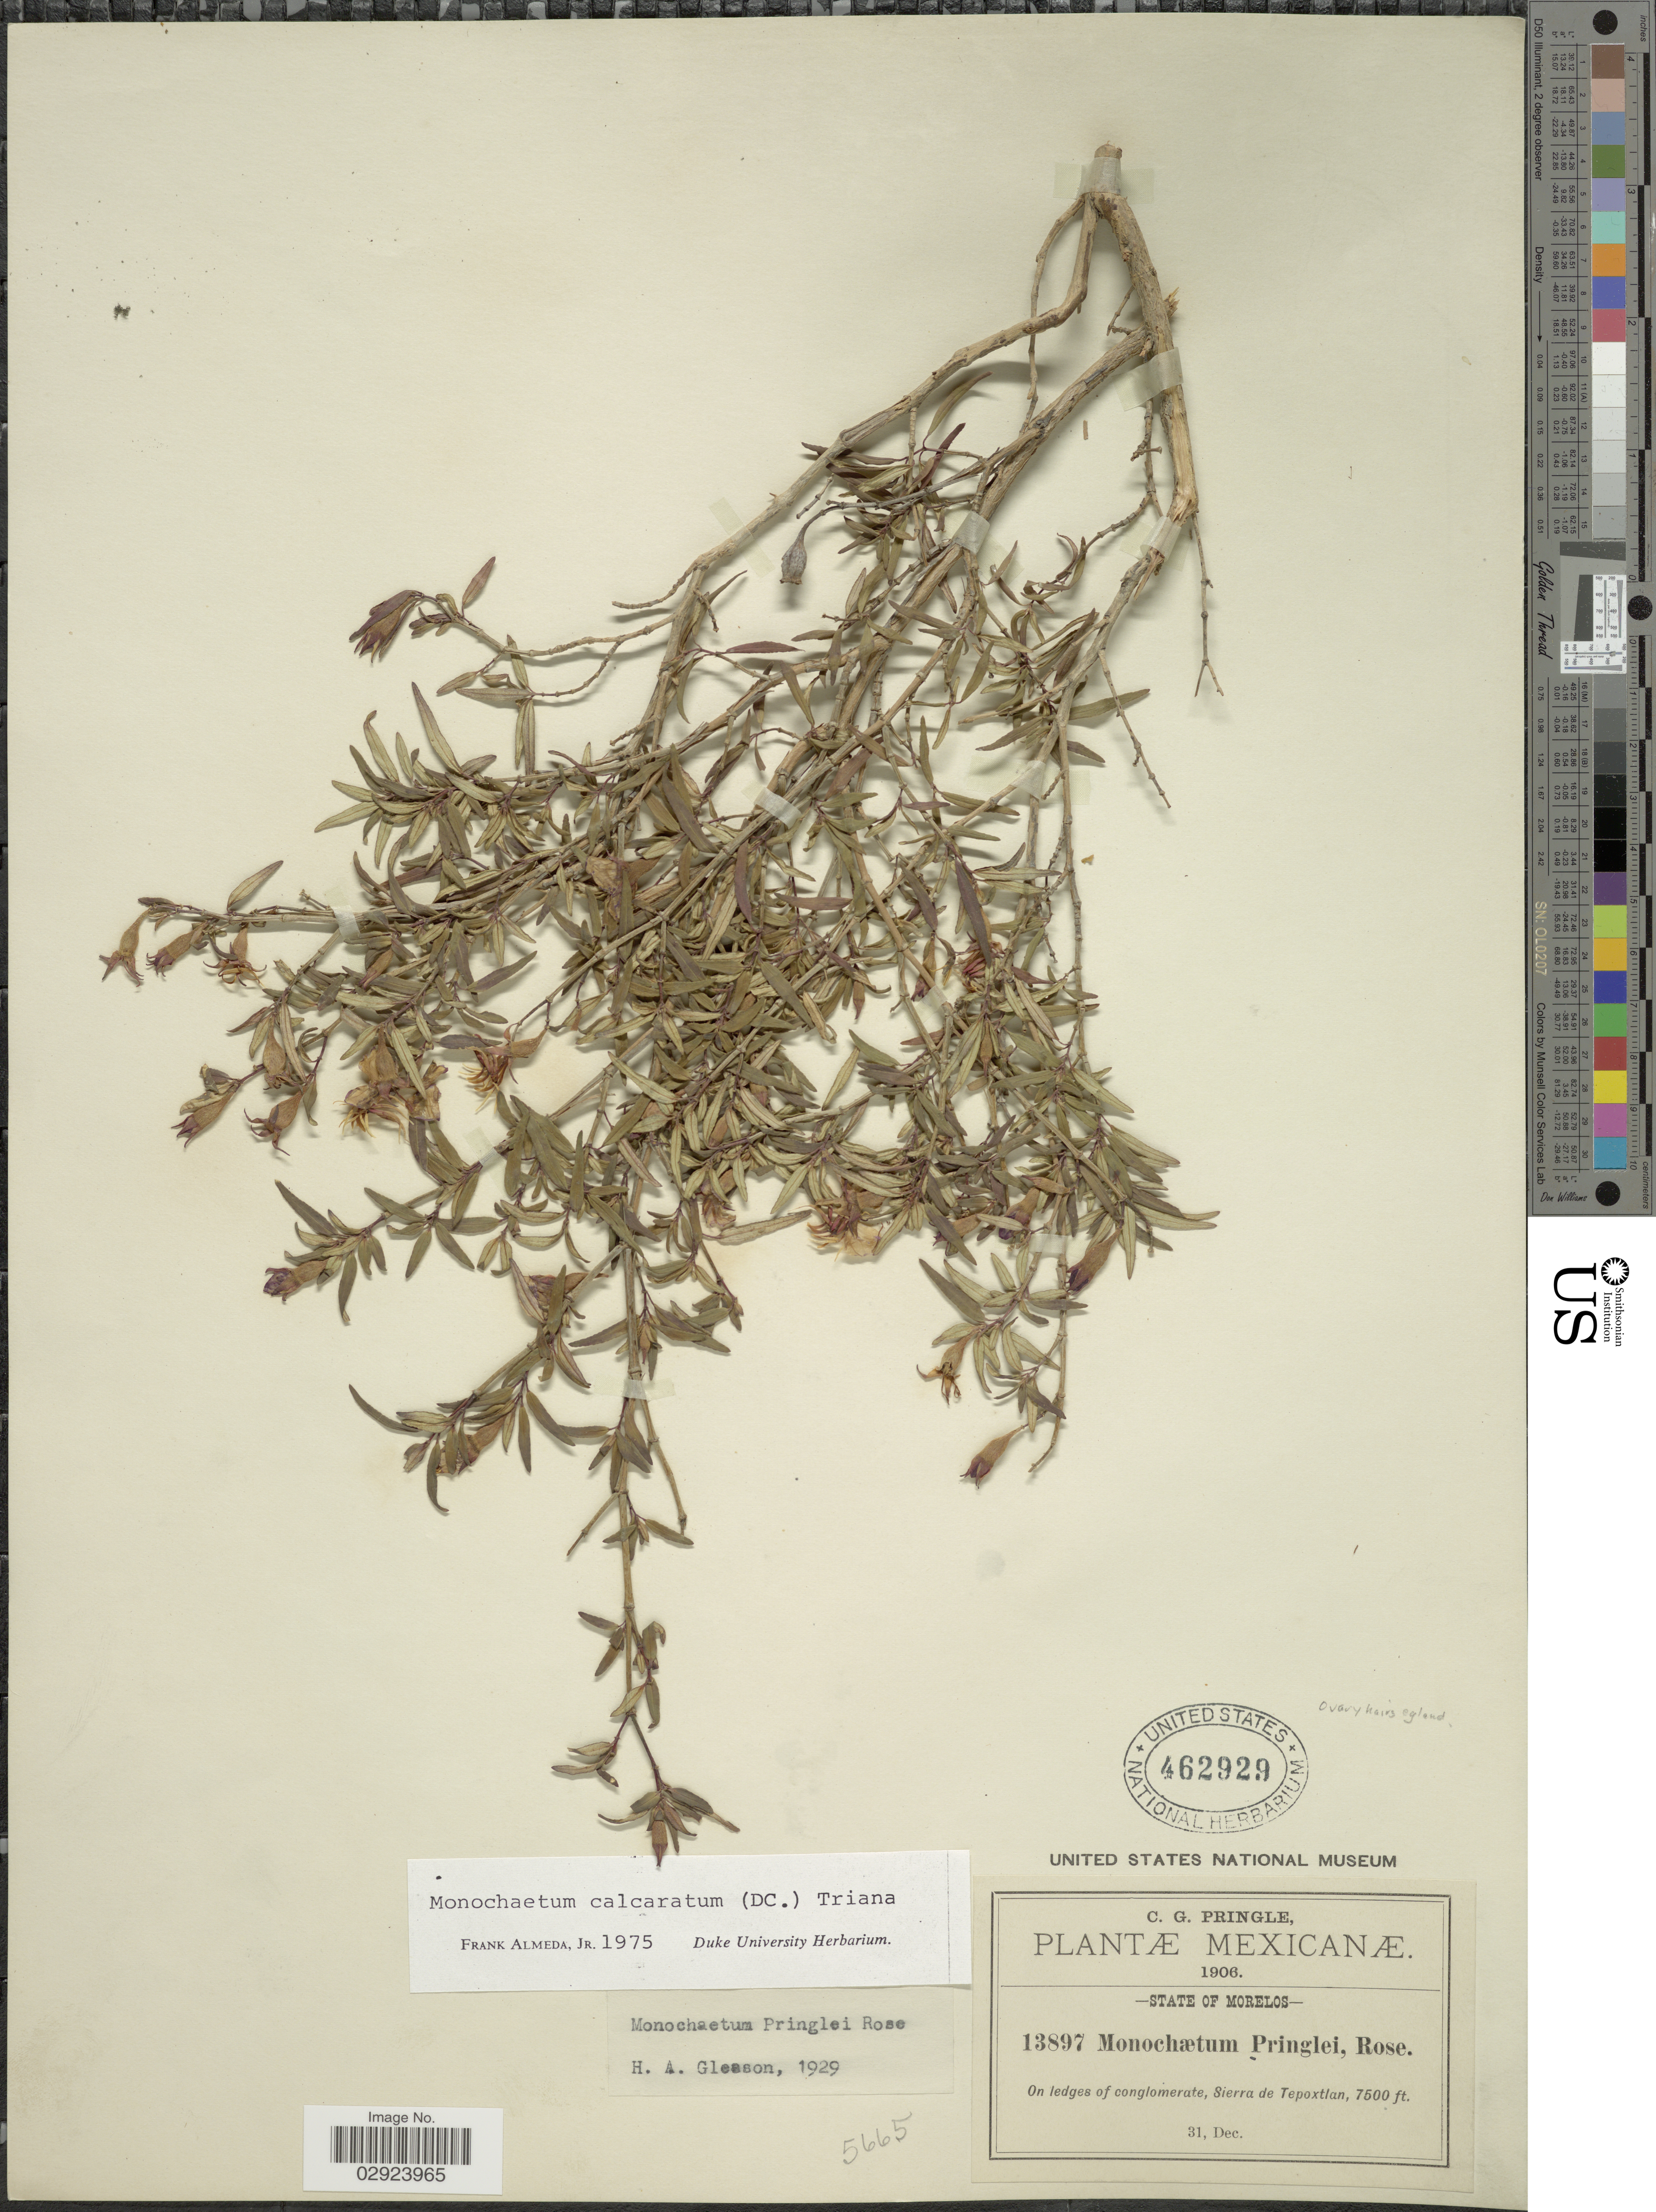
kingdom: Plantae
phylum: Tracheophyta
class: Magnoliopsida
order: Myrtales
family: Melastomataceae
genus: Monochaetum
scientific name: Monochaetum calcaratum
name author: (DC.) Triana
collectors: C. G. Pringle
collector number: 13897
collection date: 1906-12-31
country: Mexico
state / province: Morelos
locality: On ledges of conglomerate, Sierra de Tepoxtlan.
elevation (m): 2286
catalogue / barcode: US 462929